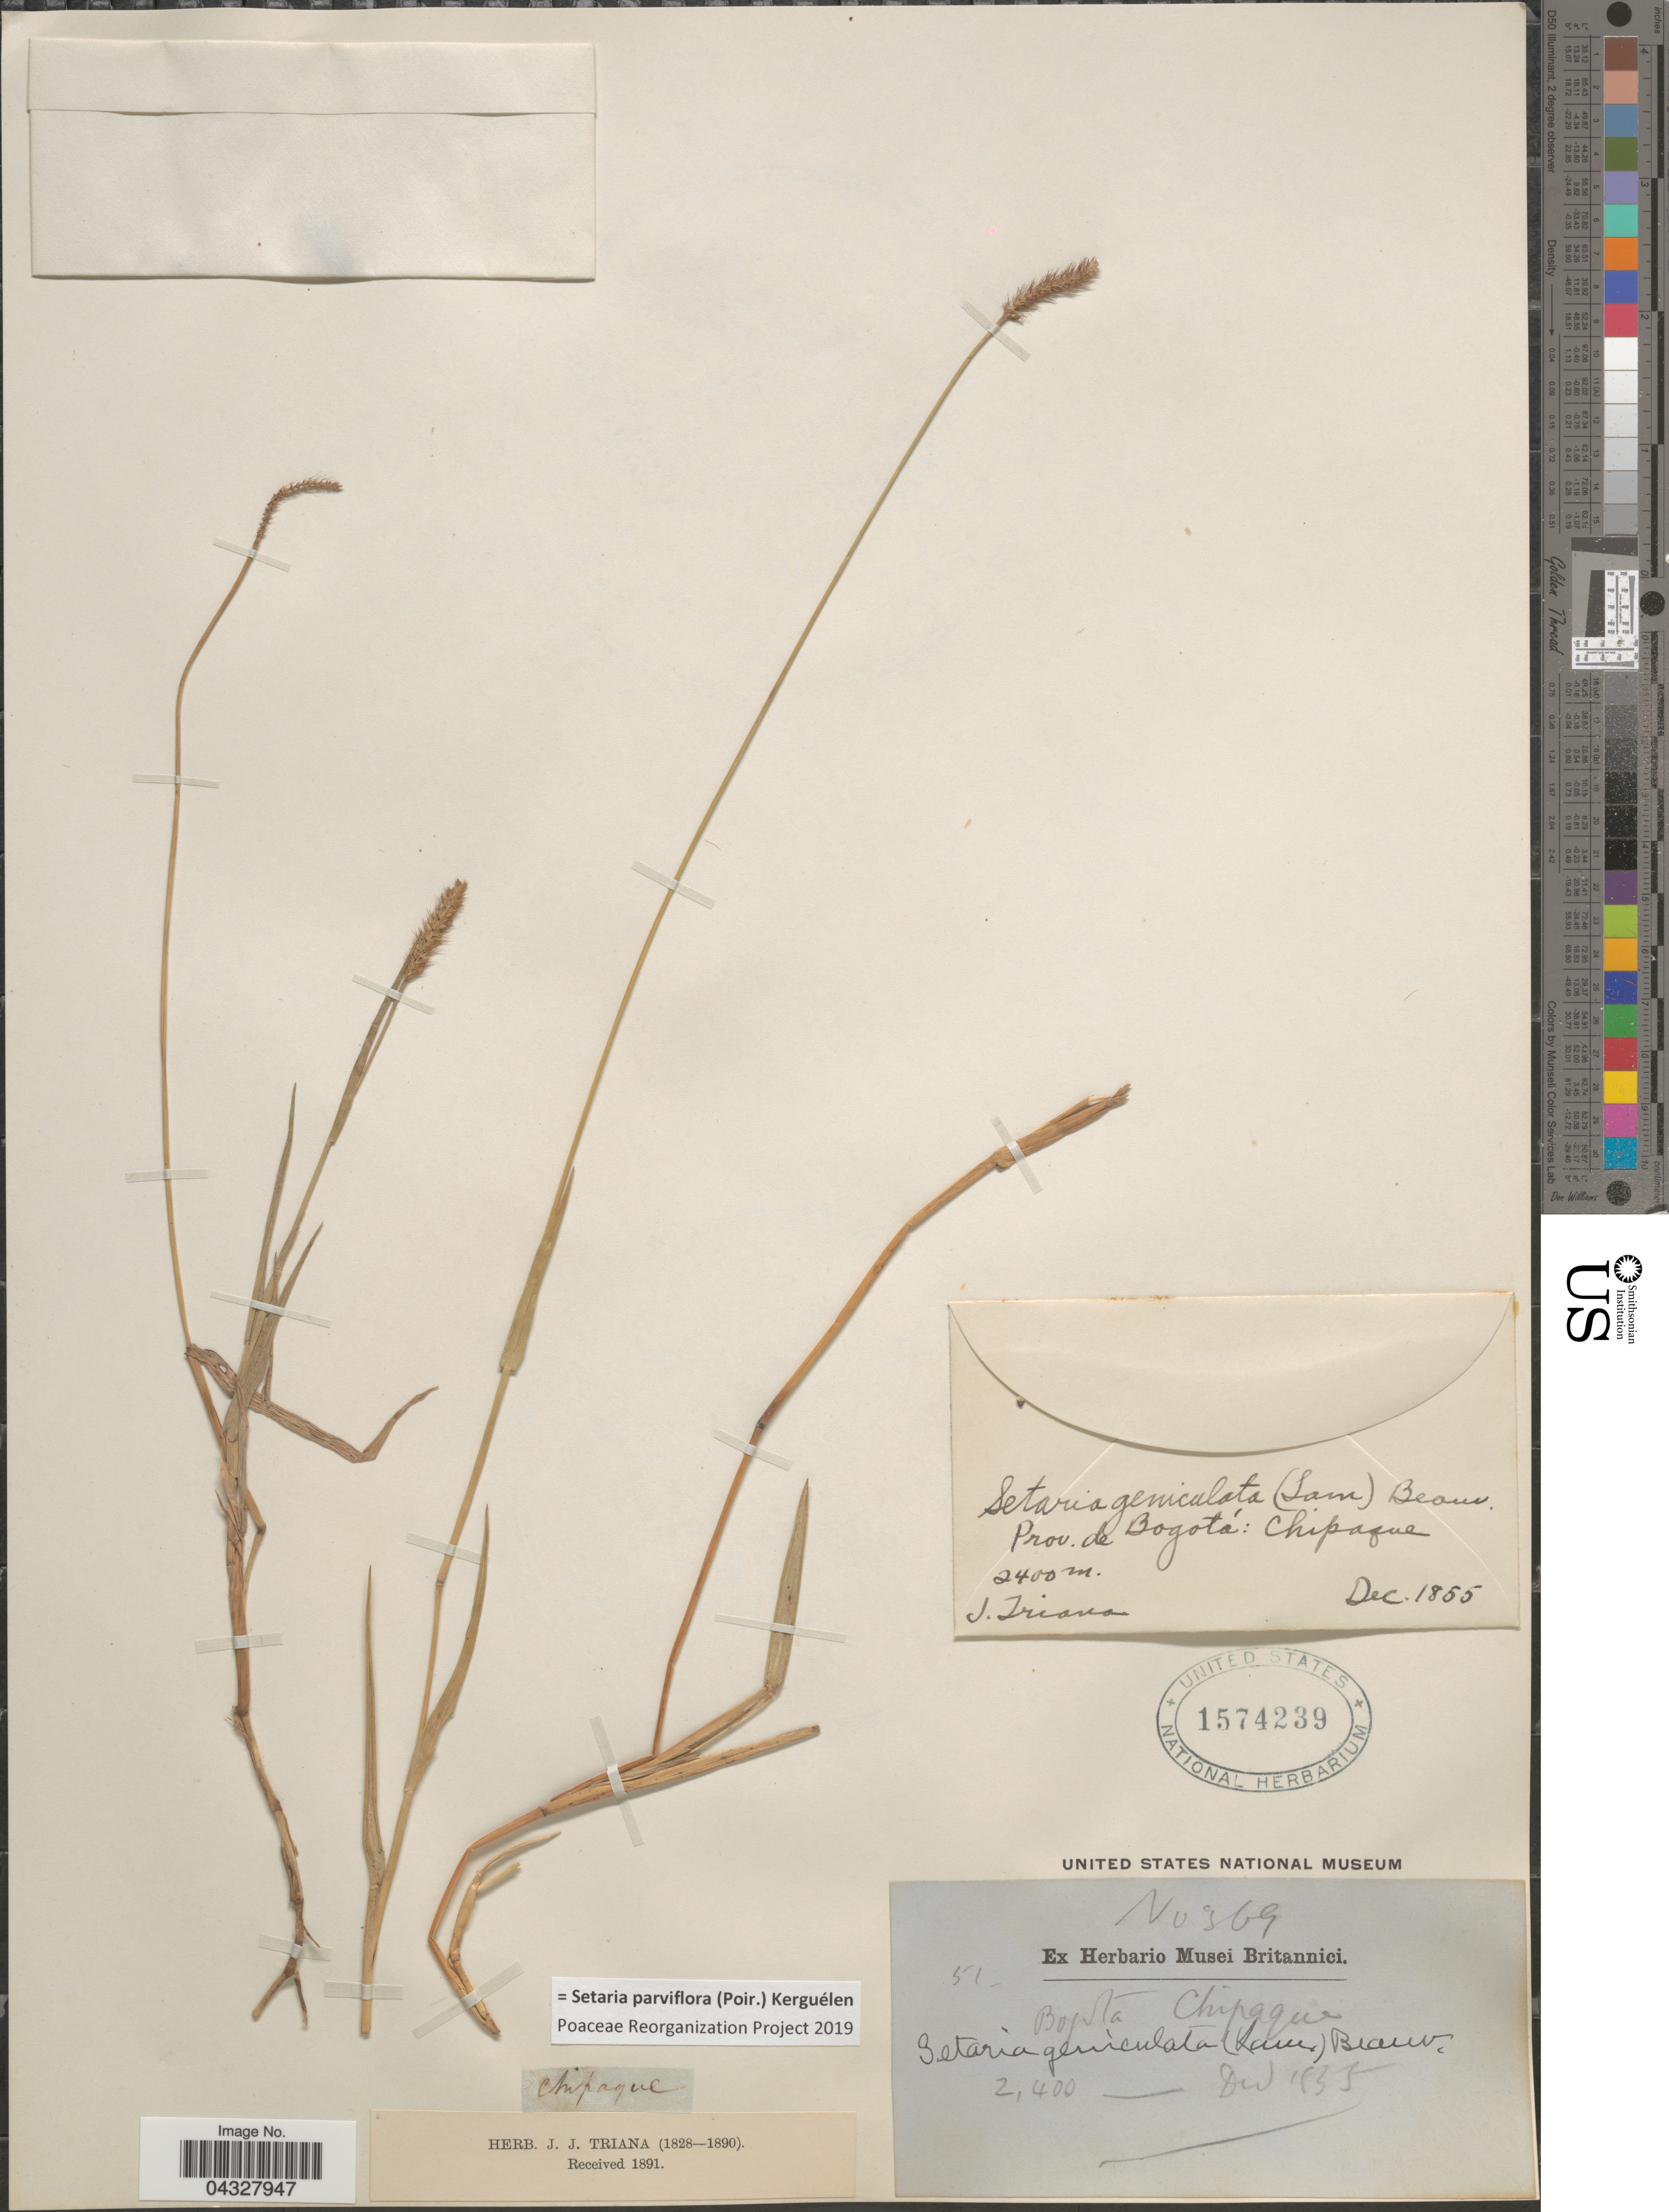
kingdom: Plantae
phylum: Tracheophyta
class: Liliopsida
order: Poales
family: Poaceae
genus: Setaria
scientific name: Setaria parviflora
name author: (Poir.) Kerguélen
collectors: J. Triana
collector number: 369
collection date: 1855-12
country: Colombia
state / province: Bogota D.C.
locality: Prov. de Bogotá: Chipaque.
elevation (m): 2400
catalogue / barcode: US 1574239